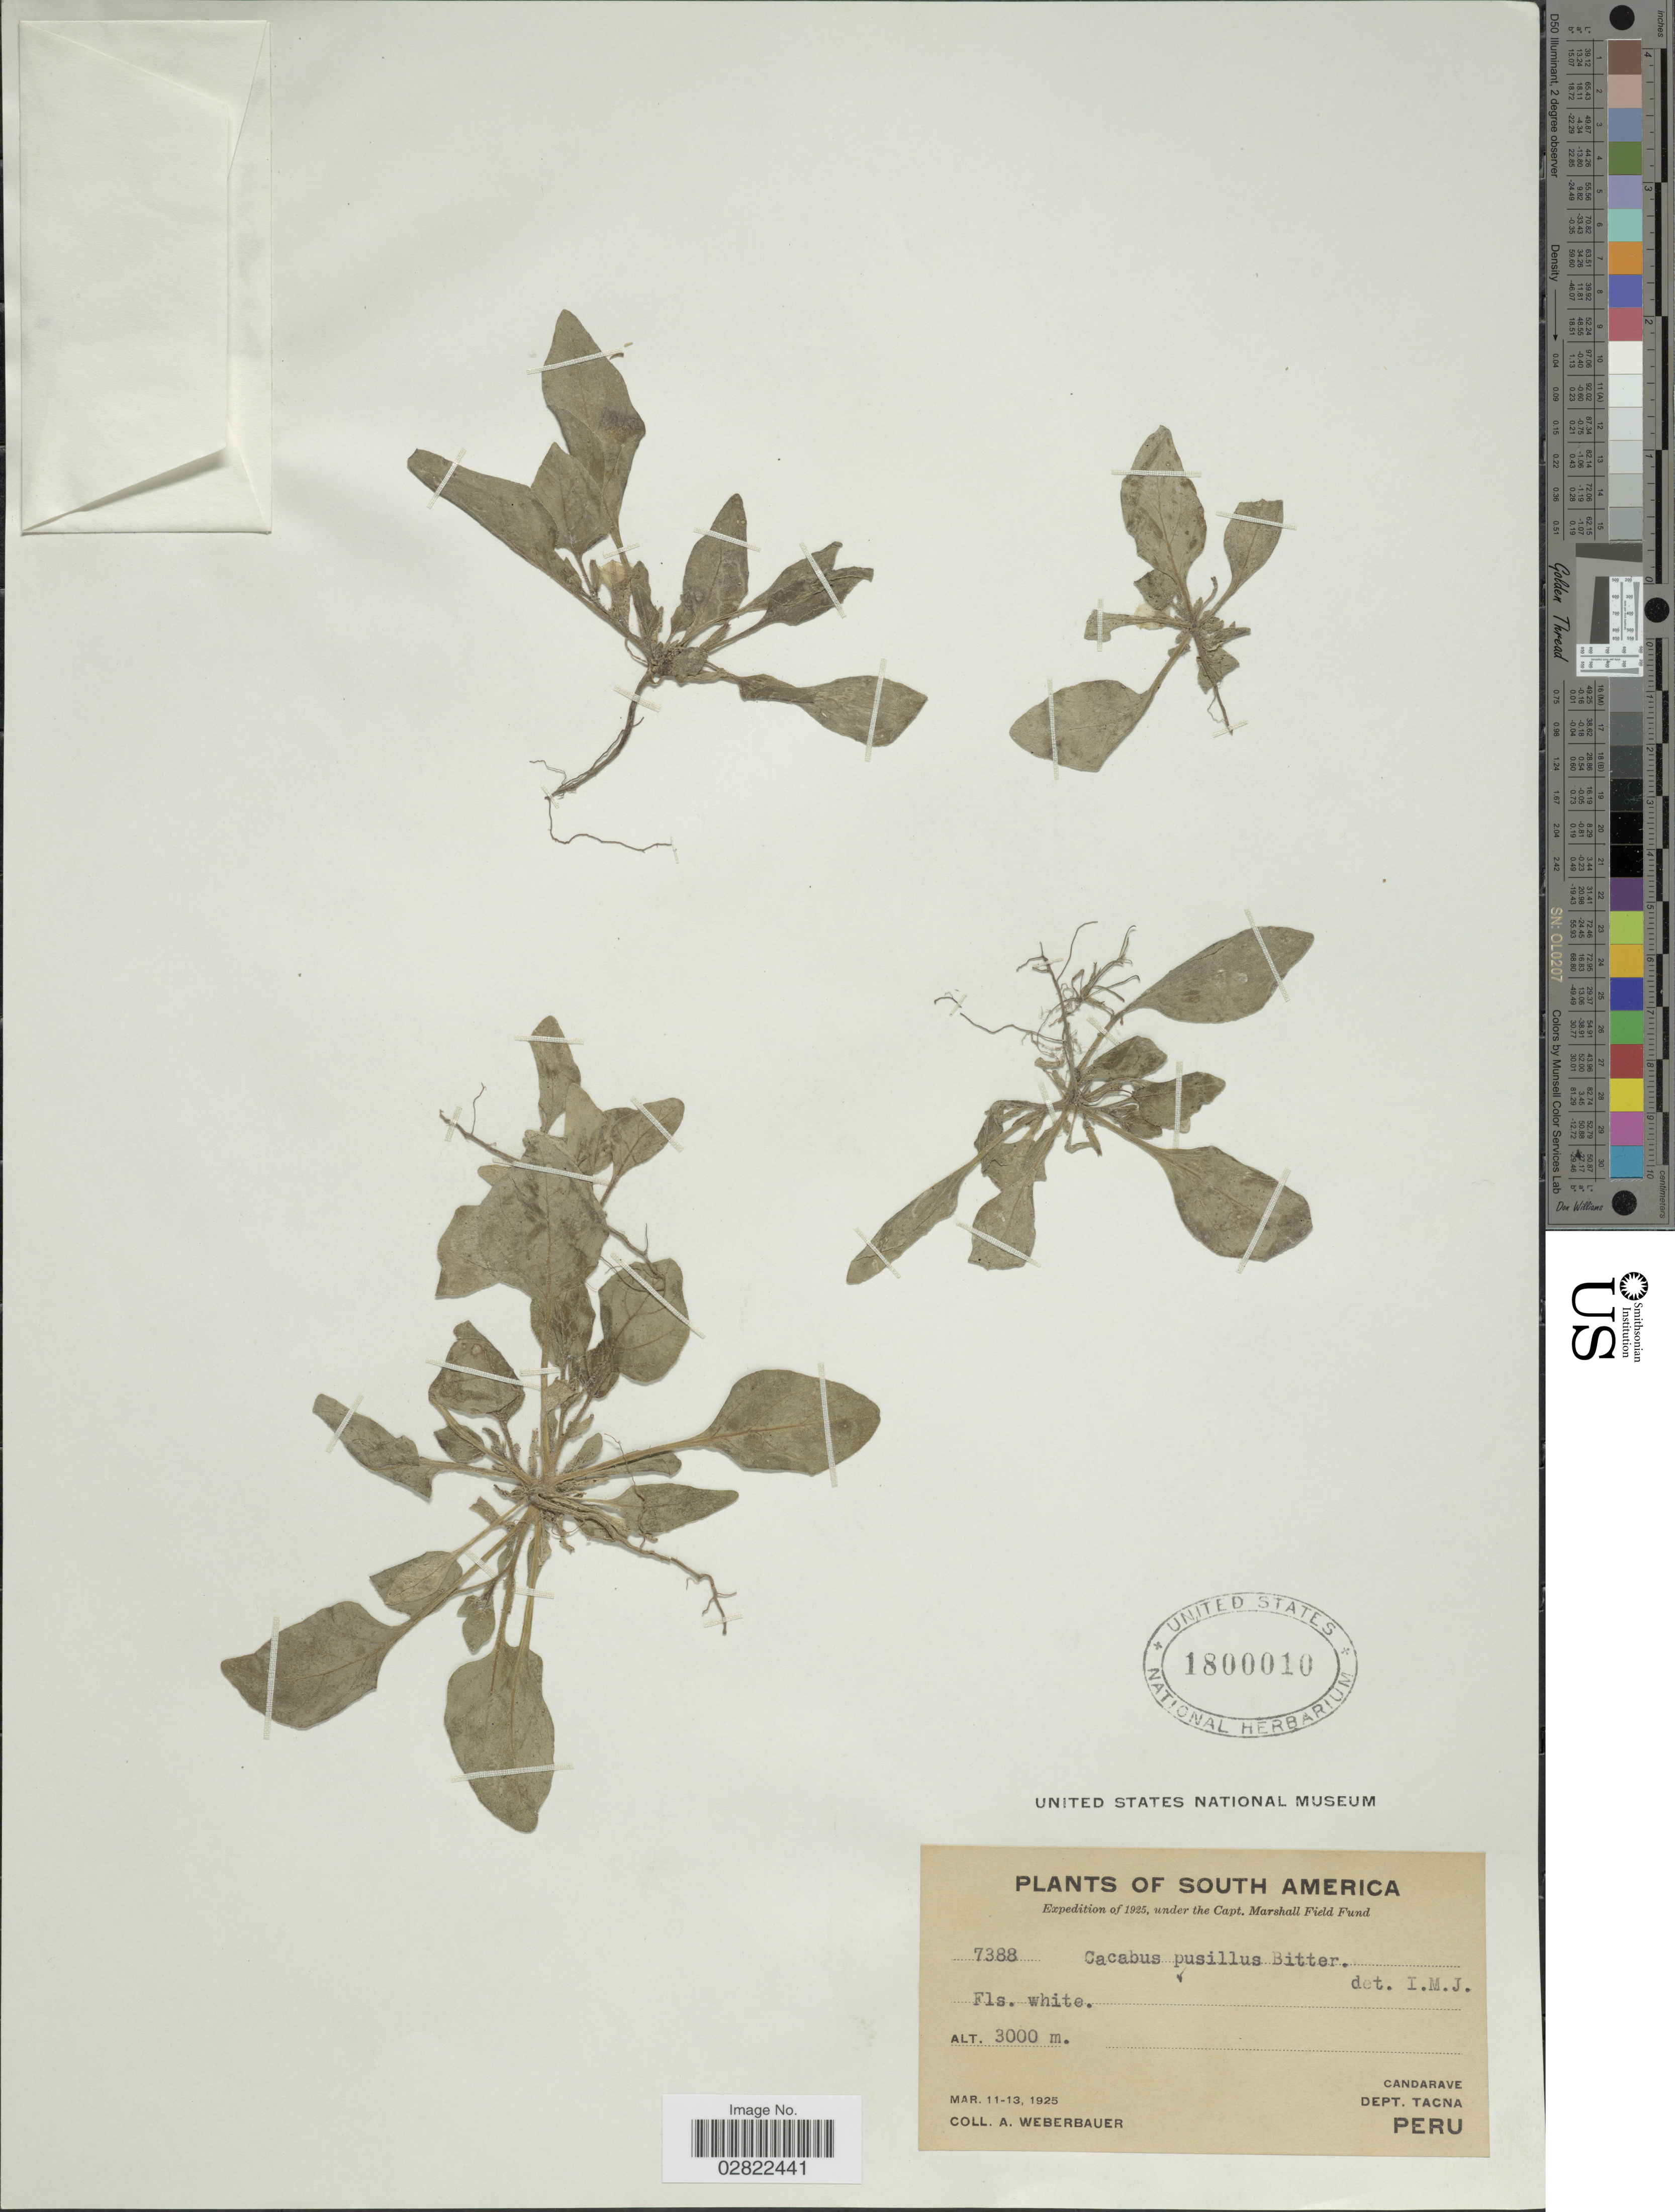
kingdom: Plantae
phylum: Tracheophyta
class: Magnoliopsida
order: Solanales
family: Solanaceae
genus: Exodeconus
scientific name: Exodeconus pusillus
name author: (Bitter) Axelius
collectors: A. Weberbauer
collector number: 7388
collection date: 1925-03-11/1925-03-13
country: Peru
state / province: Tacna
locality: Candarve, Dept. Tacna.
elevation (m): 3000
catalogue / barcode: US 1800010